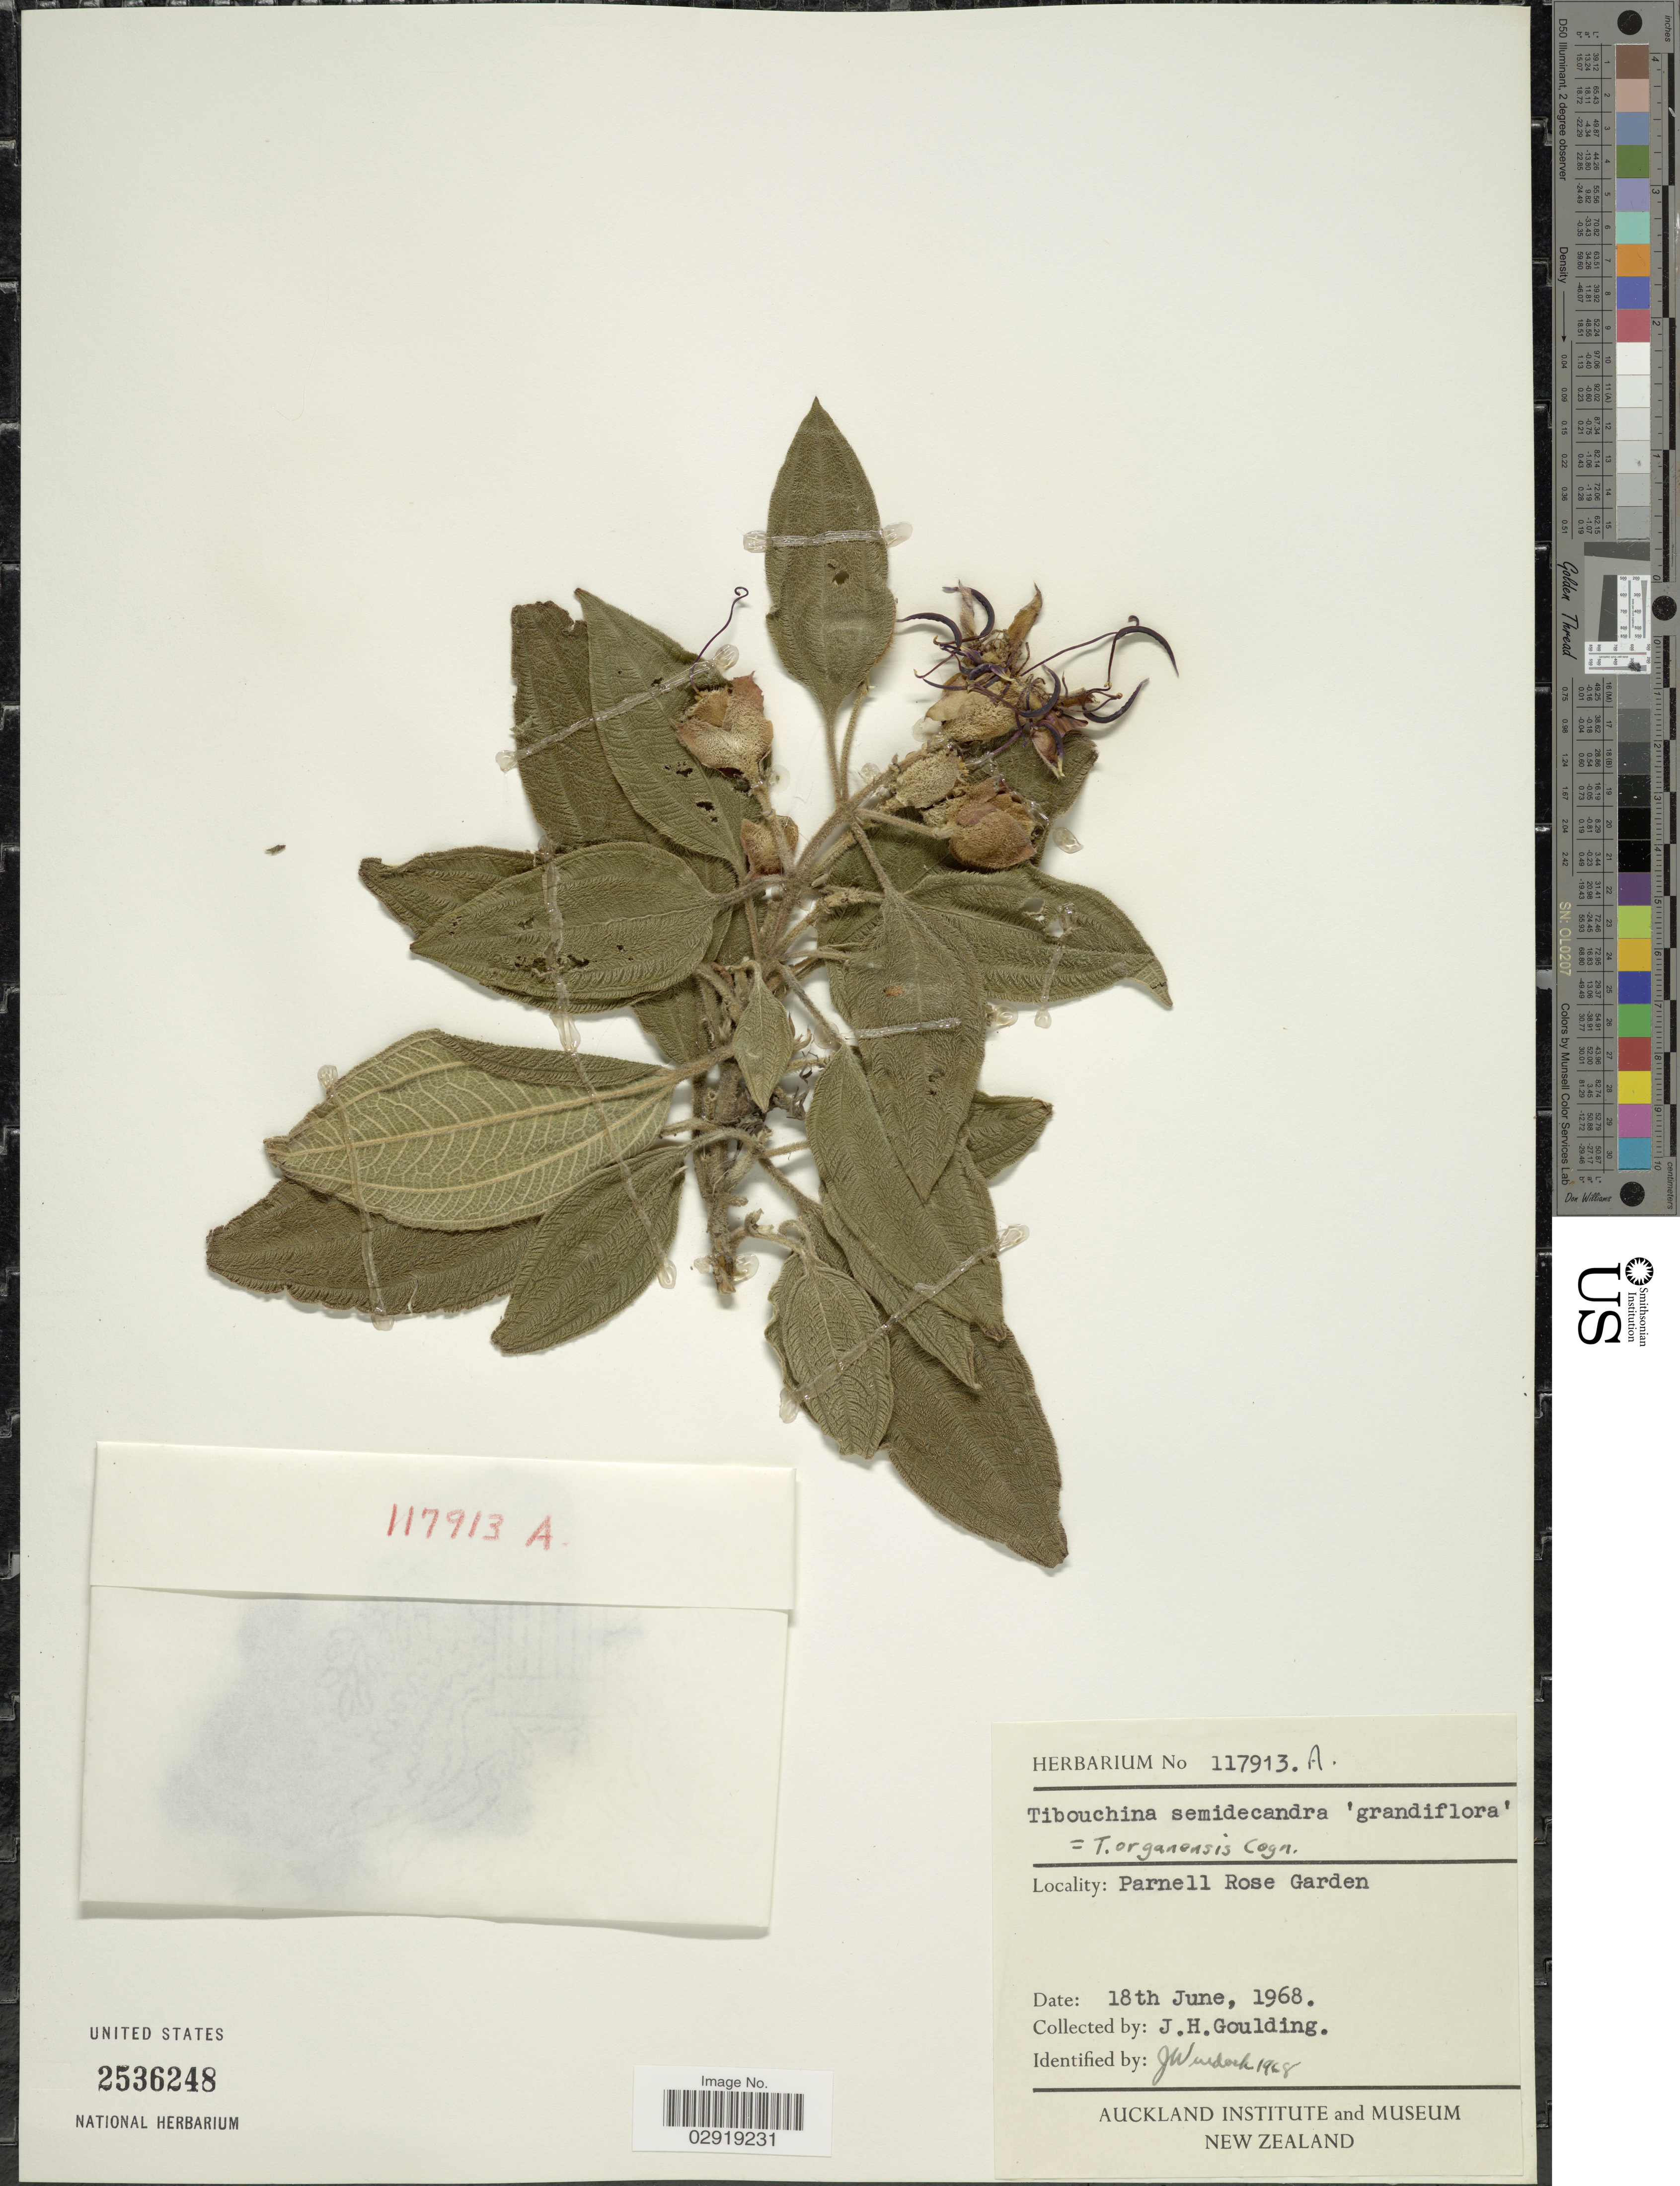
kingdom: Plantae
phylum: Tracheophyta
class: Magnoliopsida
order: Myrtales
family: Melastomataceae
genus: Pleroma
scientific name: Pleroma foveolatum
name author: (Naudin) Triana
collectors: J. Goulding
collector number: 117913A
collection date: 1968-06-18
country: New Zealand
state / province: Auckland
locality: Parnell Rose Garden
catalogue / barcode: US 2536248